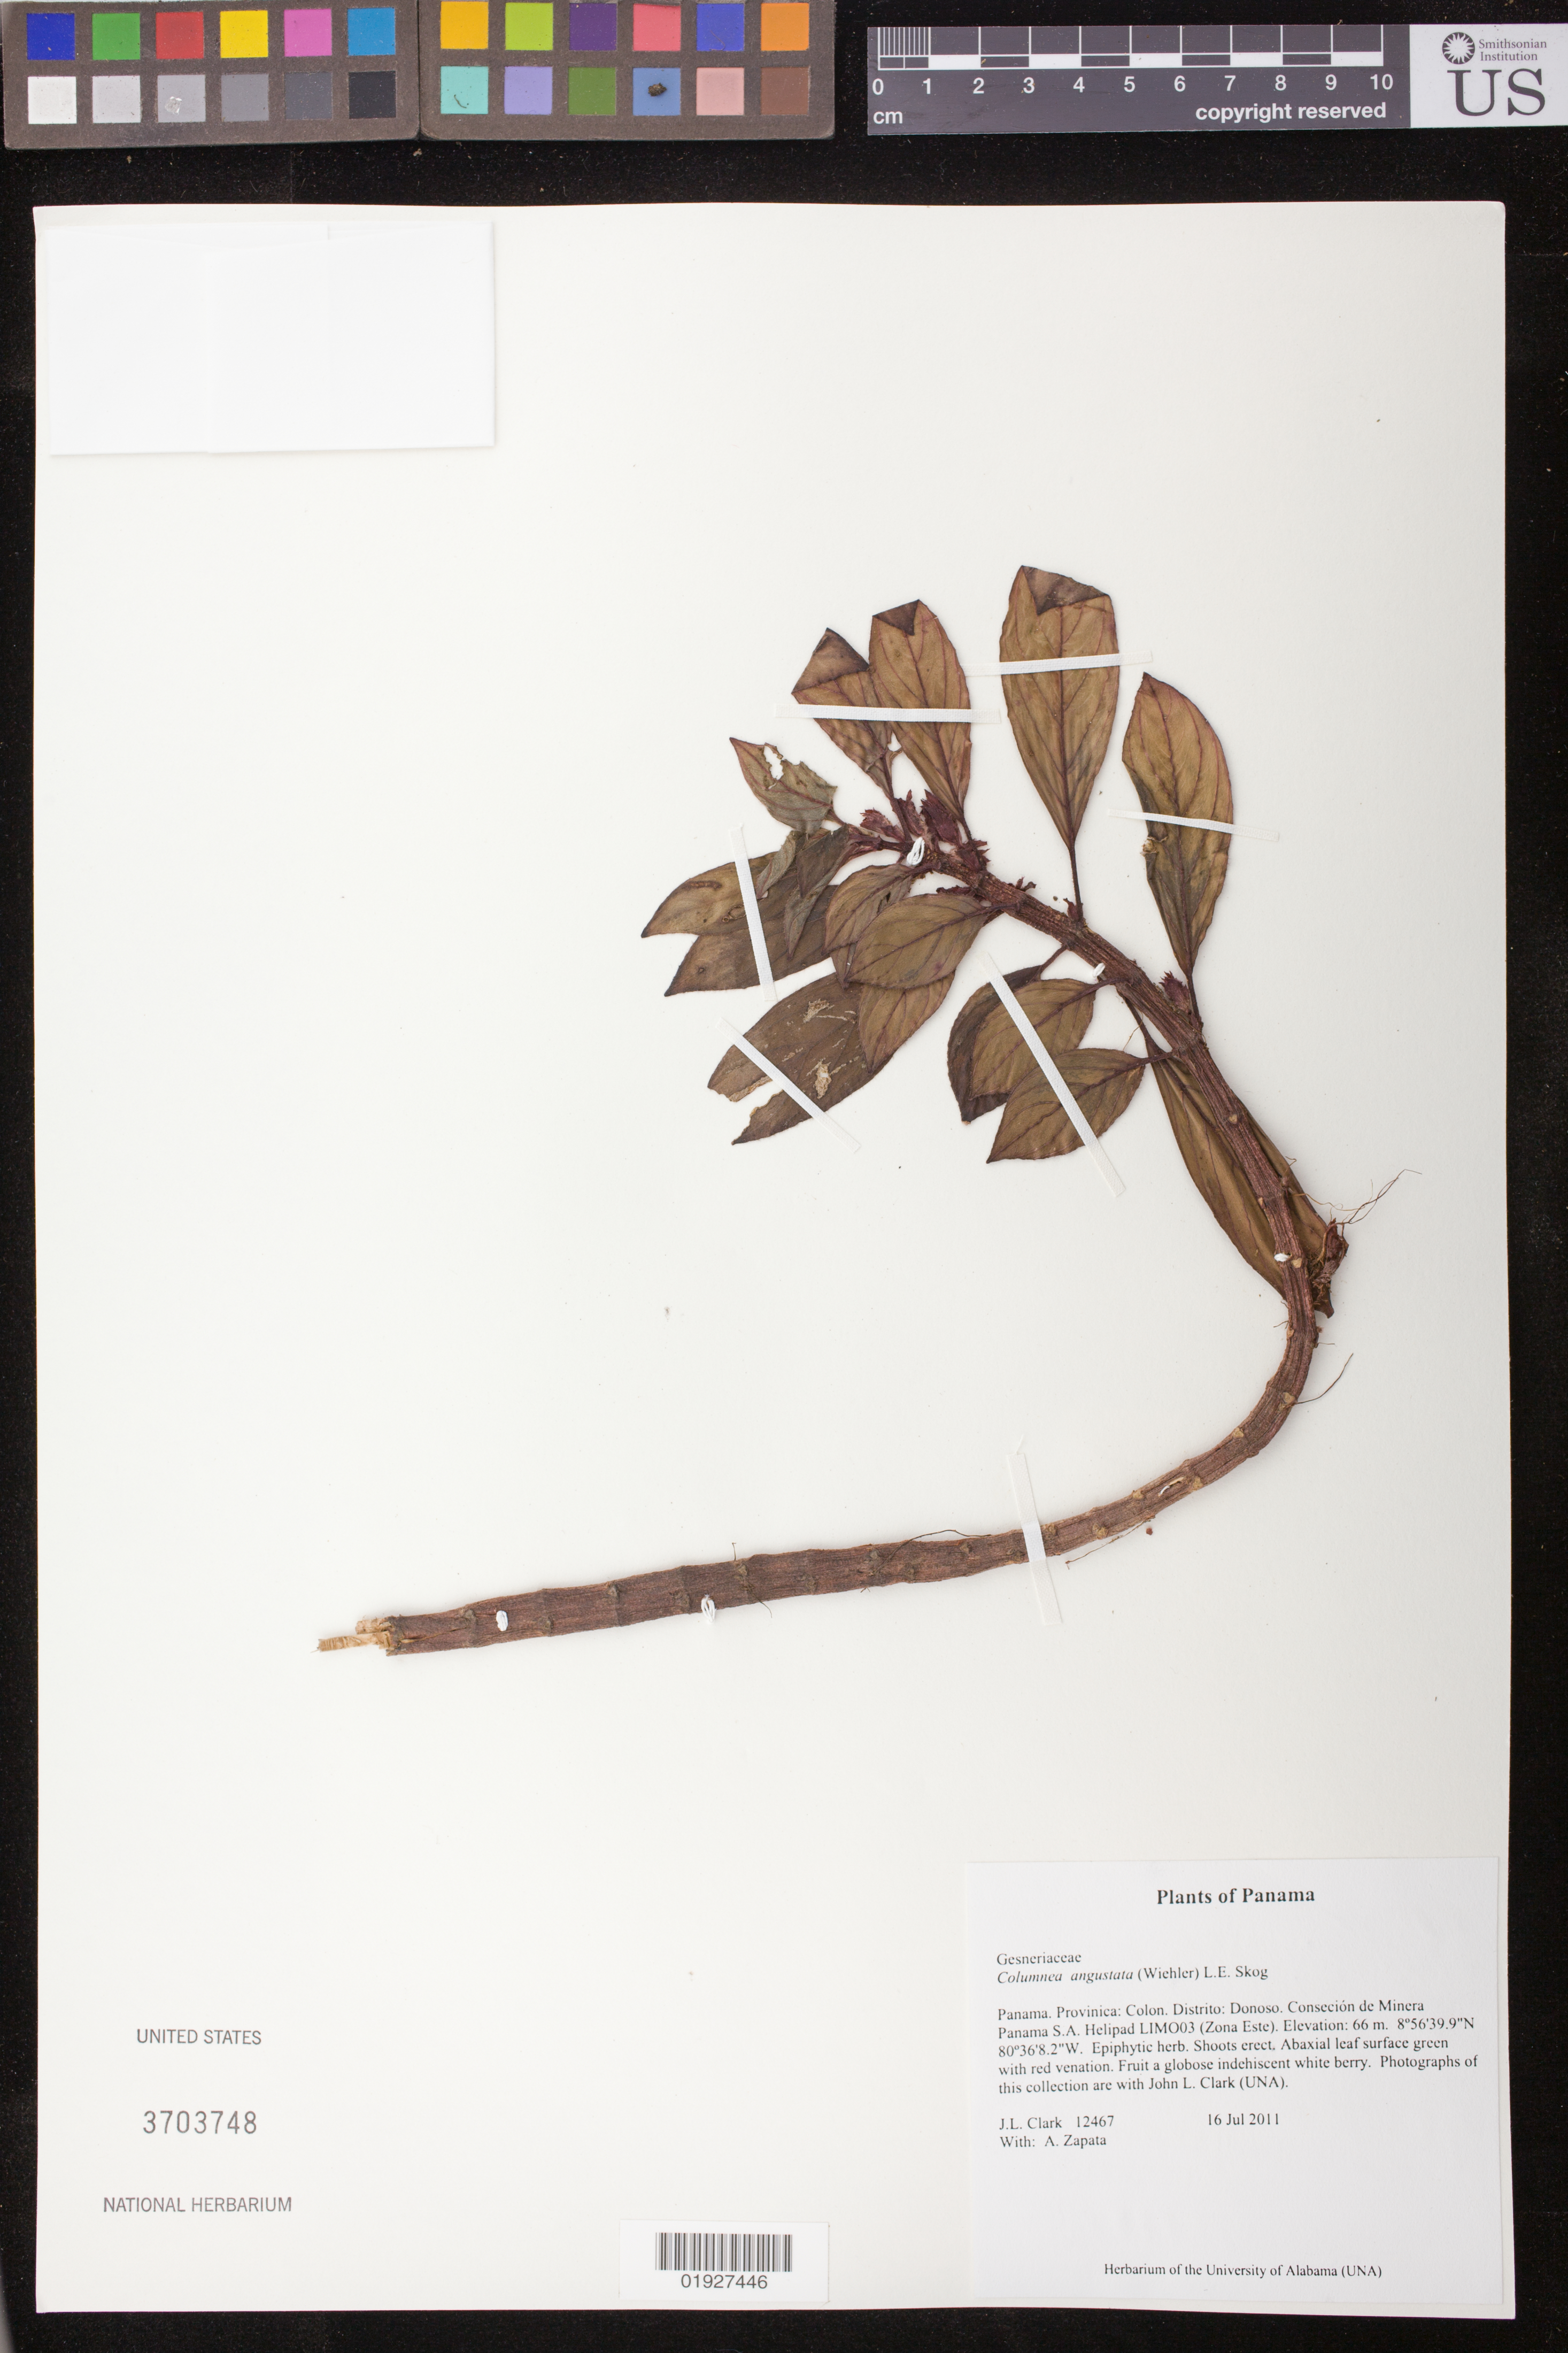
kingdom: Plantae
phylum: Tracheophyta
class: Magnoliopsida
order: Lamiales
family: Gesneriaceae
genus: Columnea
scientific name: Columnea angustata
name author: (Wiehler) L.E. Skog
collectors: J. L. Clark & A. Zapata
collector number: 12467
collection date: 2011-07-16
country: Panama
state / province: Colón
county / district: Donoso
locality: Conseción de Minera Panama S.A. Helipad LIMO03 (Zona Este).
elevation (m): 66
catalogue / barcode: US 3703748